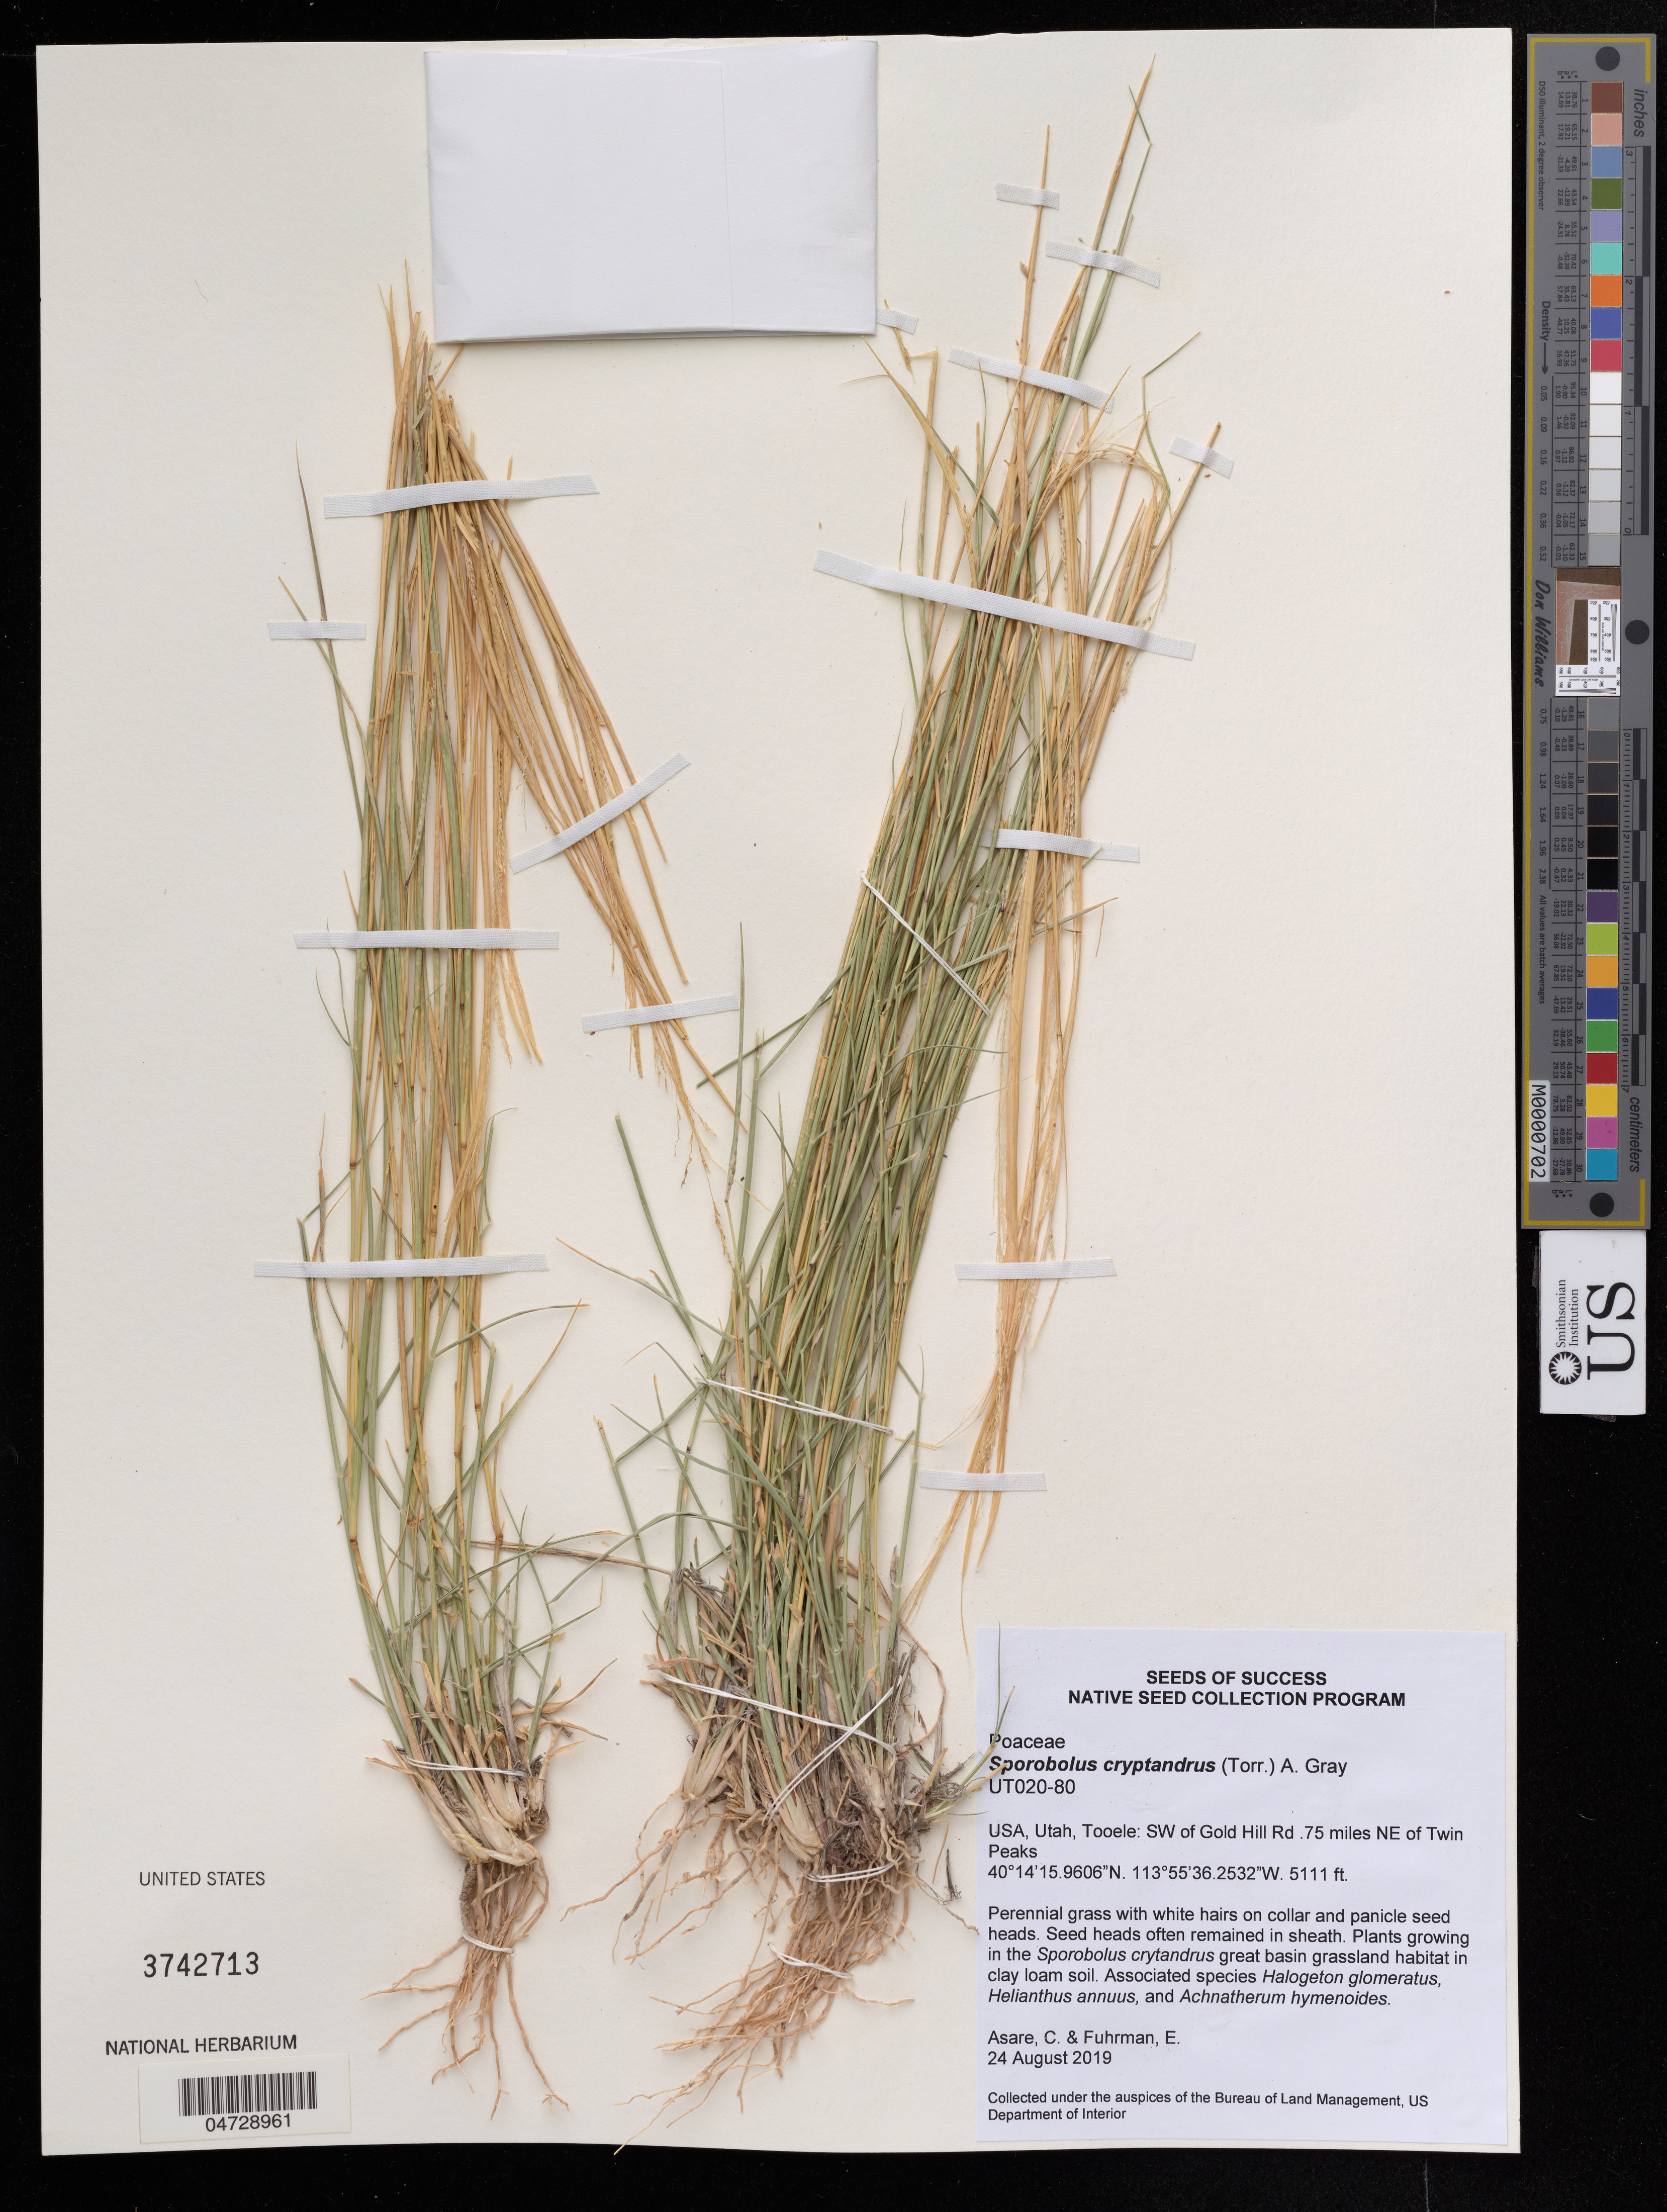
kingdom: Plantae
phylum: Tracheophyta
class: Liliopsida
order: Poales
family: Poaceae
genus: Sporobolus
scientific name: Sporobolus cryptandrus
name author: (Torr.) A. Gray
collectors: C. Asare & E. Fuhrman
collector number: UT020-80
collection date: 2019-08-24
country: United States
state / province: Utah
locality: Tooele: SW of Gold Hill Rd. 75 miles NE of Twin Peaks.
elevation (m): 1558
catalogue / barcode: US 3742713